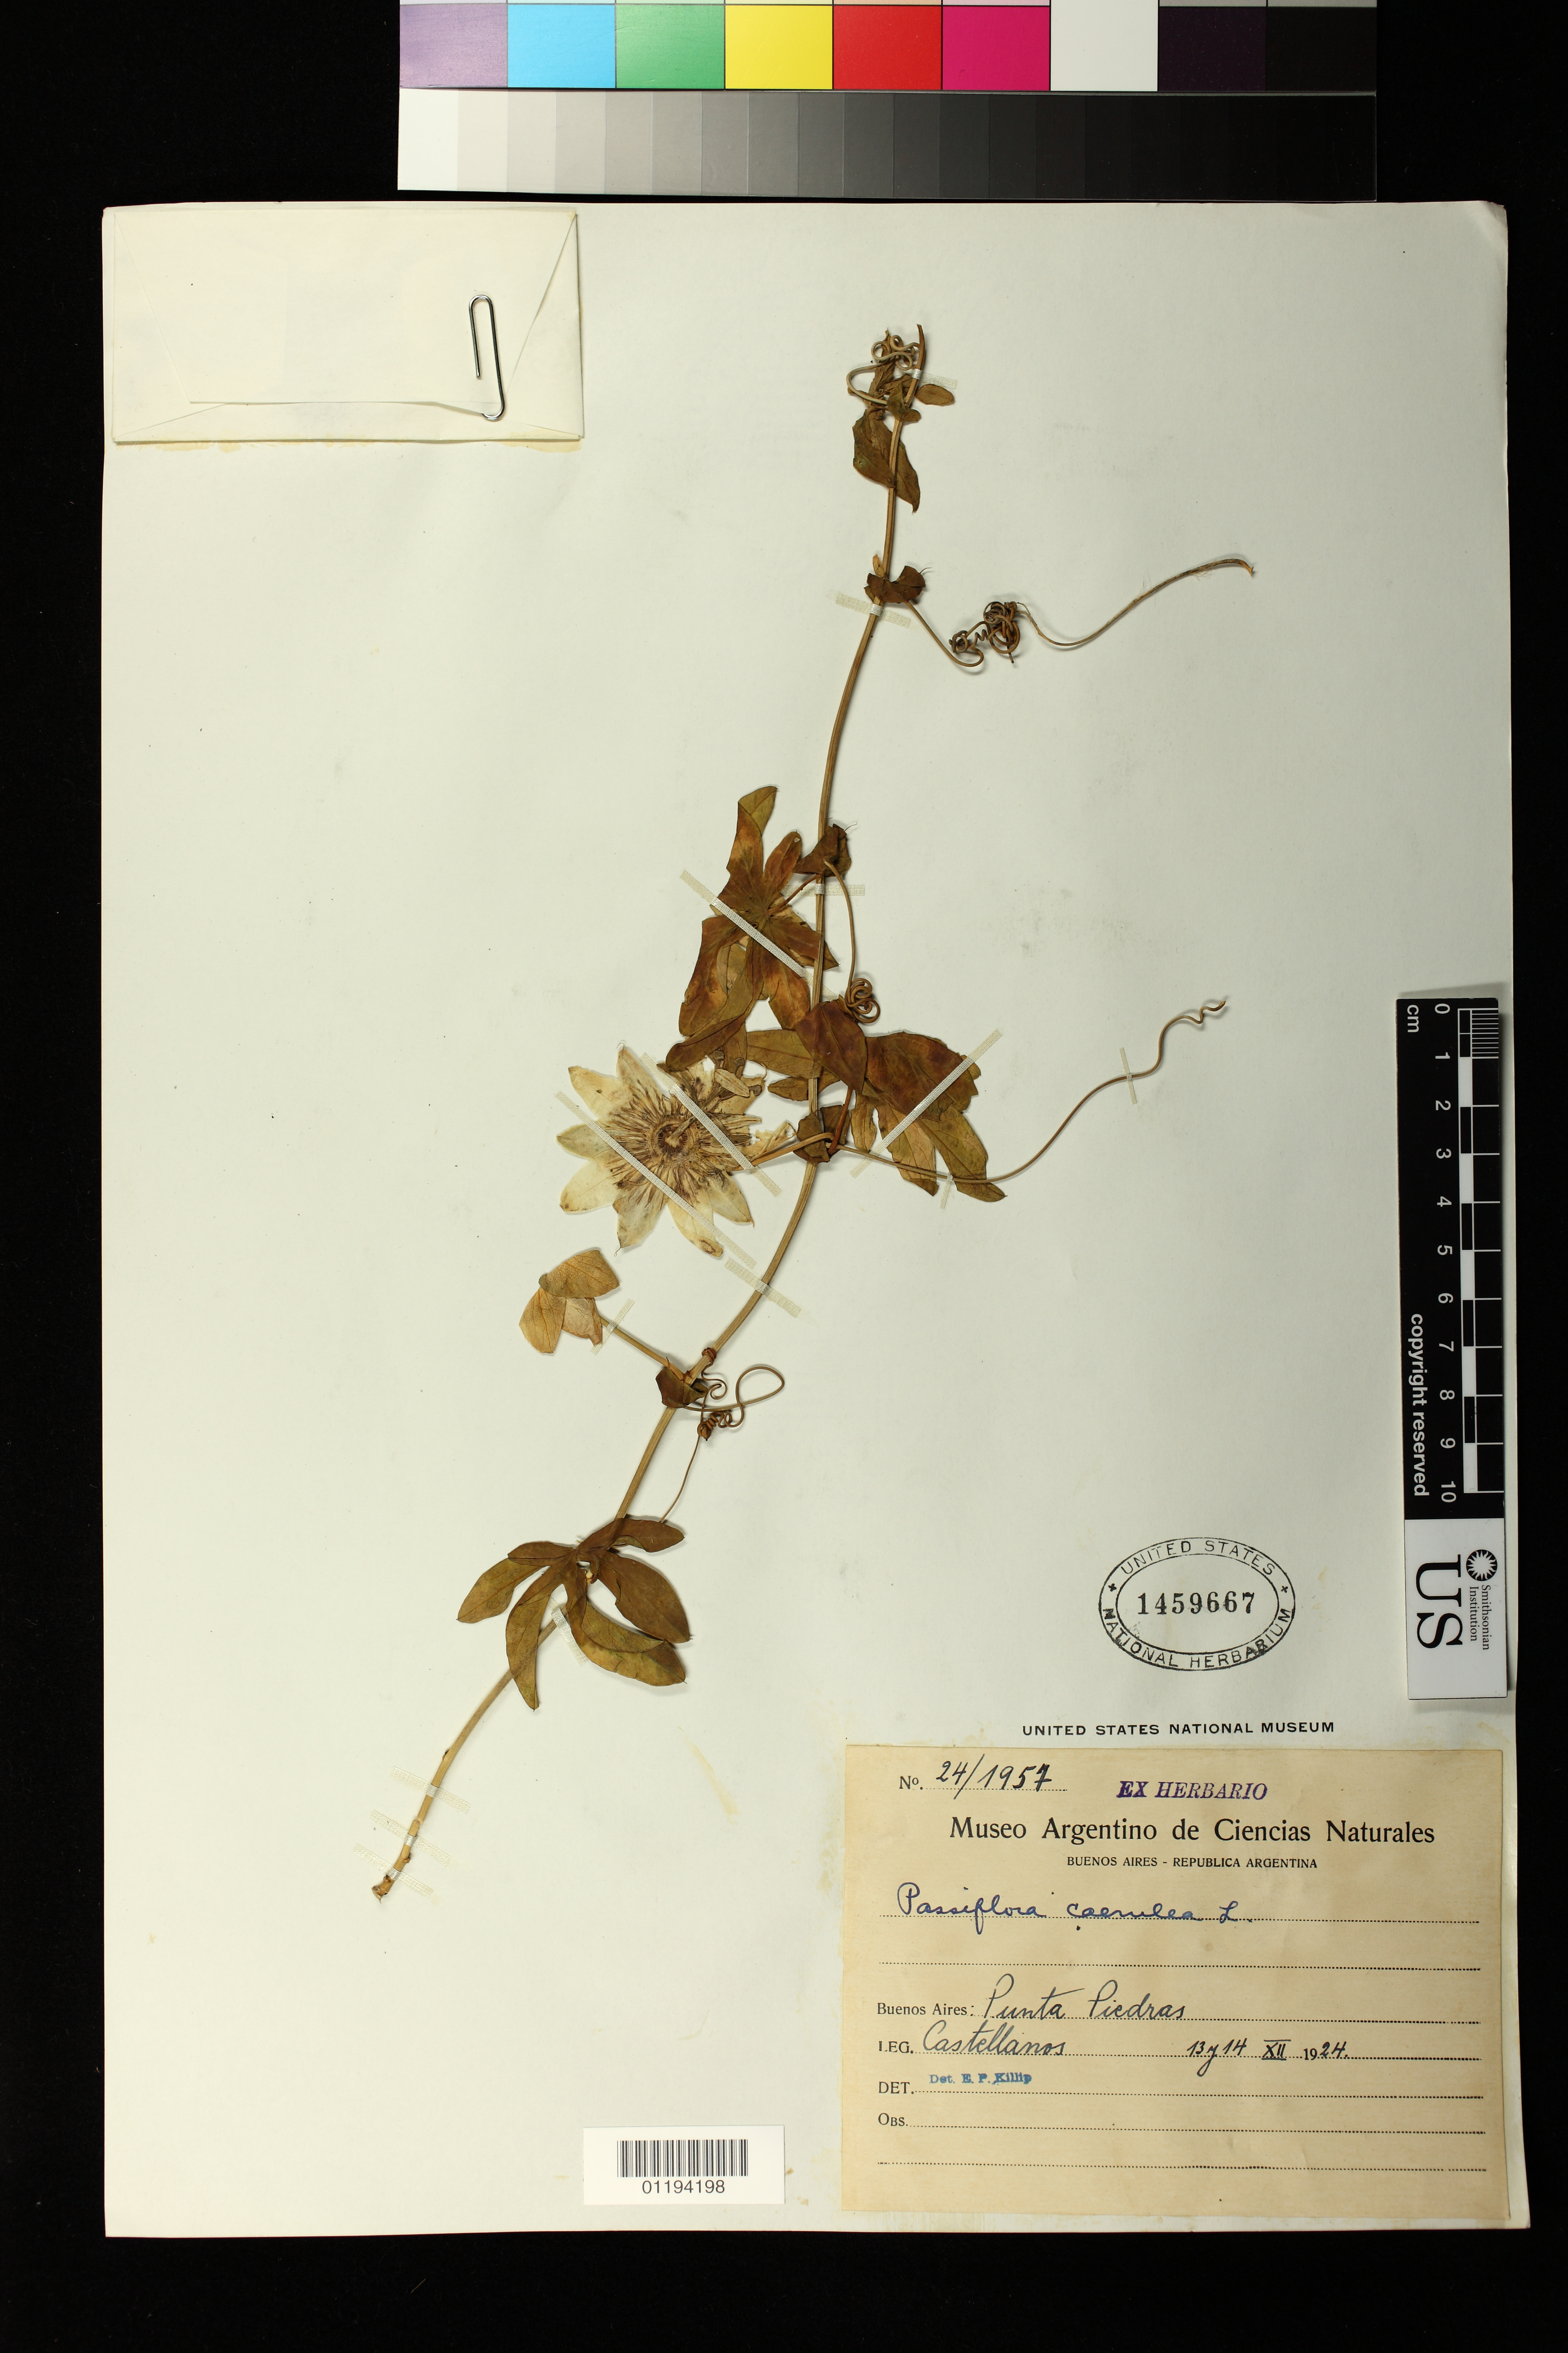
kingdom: Plantae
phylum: Tracheophyta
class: Magnoliopsida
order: Malpighiales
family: Passifloraceae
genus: Passiflora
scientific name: Passiflora caerulea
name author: L.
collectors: A. Castellanos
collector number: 24-1957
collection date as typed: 1924 Dec 13 1924 Dec 14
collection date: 1924-12-13/1924-12-14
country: Argentina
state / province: Buenos Aires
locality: Punta Piedras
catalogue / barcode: US 1459667